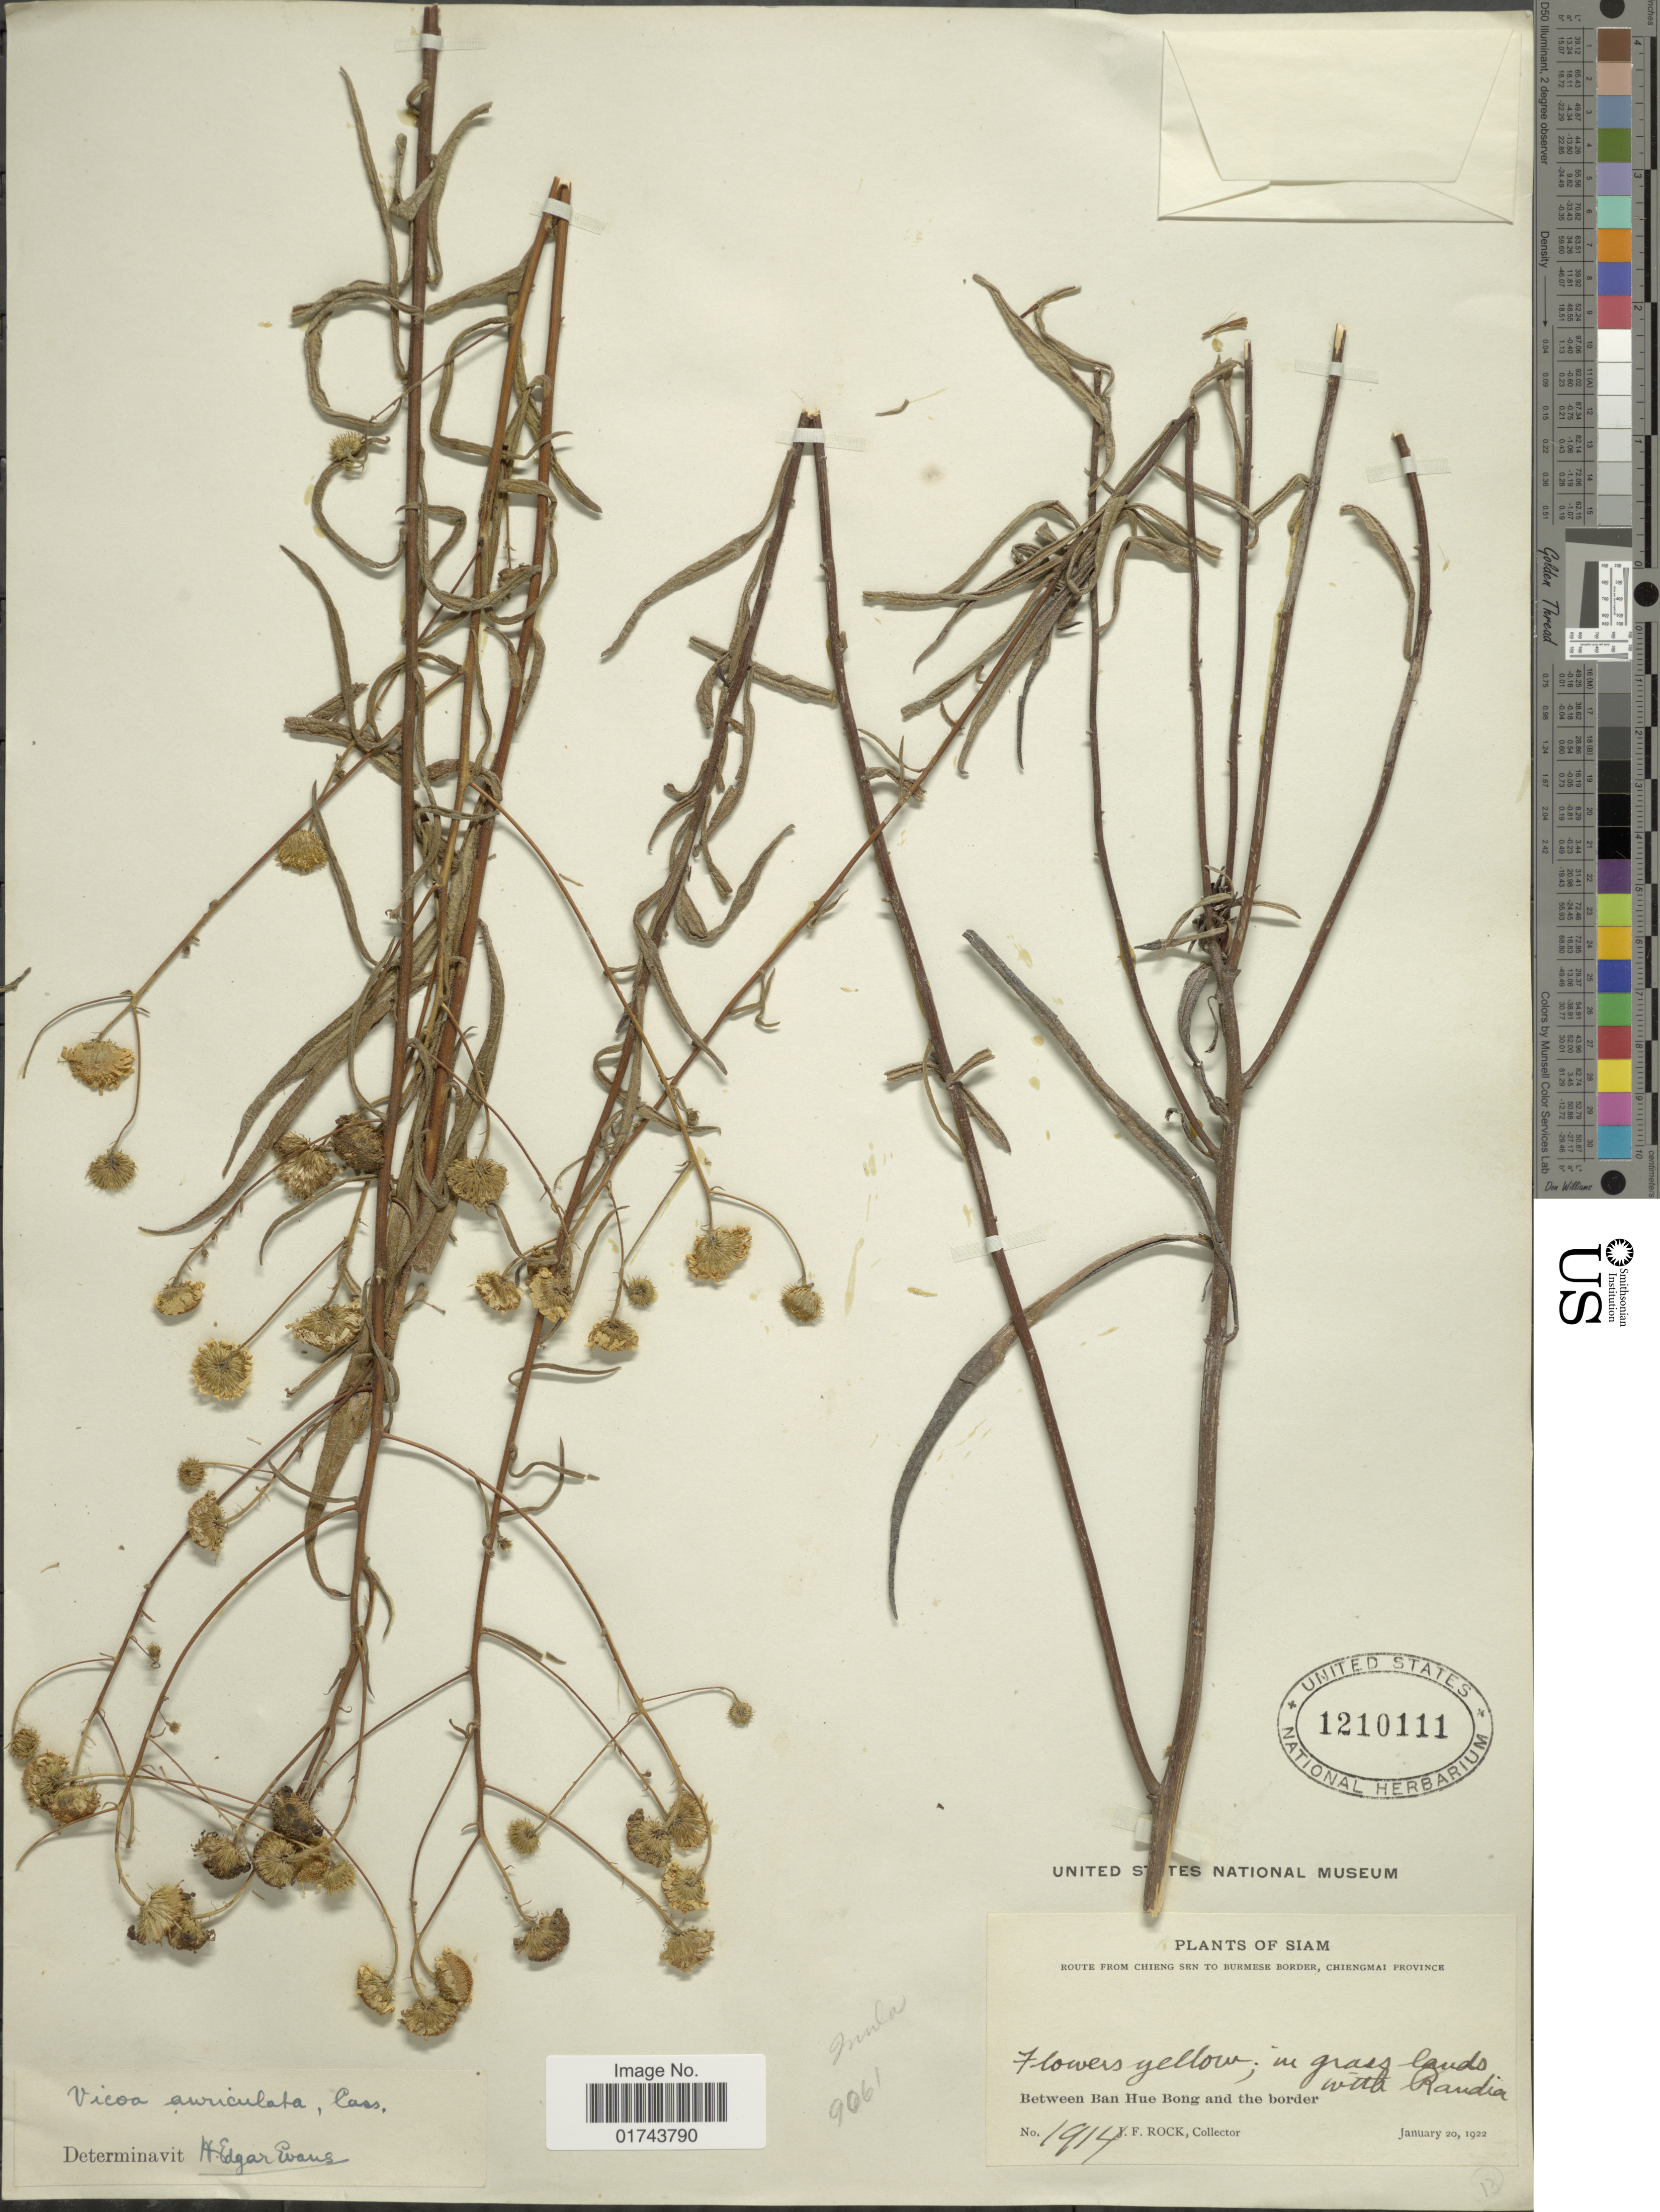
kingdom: Plantae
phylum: Tracheophyta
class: Magnoliopsida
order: Asterales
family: Asteraceae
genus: Inula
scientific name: Inula auriculata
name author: Boiss. & Balansa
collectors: J. Rock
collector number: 1914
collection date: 1922-01-20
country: Thailand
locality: Siam, Between Ban Hue Bong and the border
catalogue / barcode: US 1210111